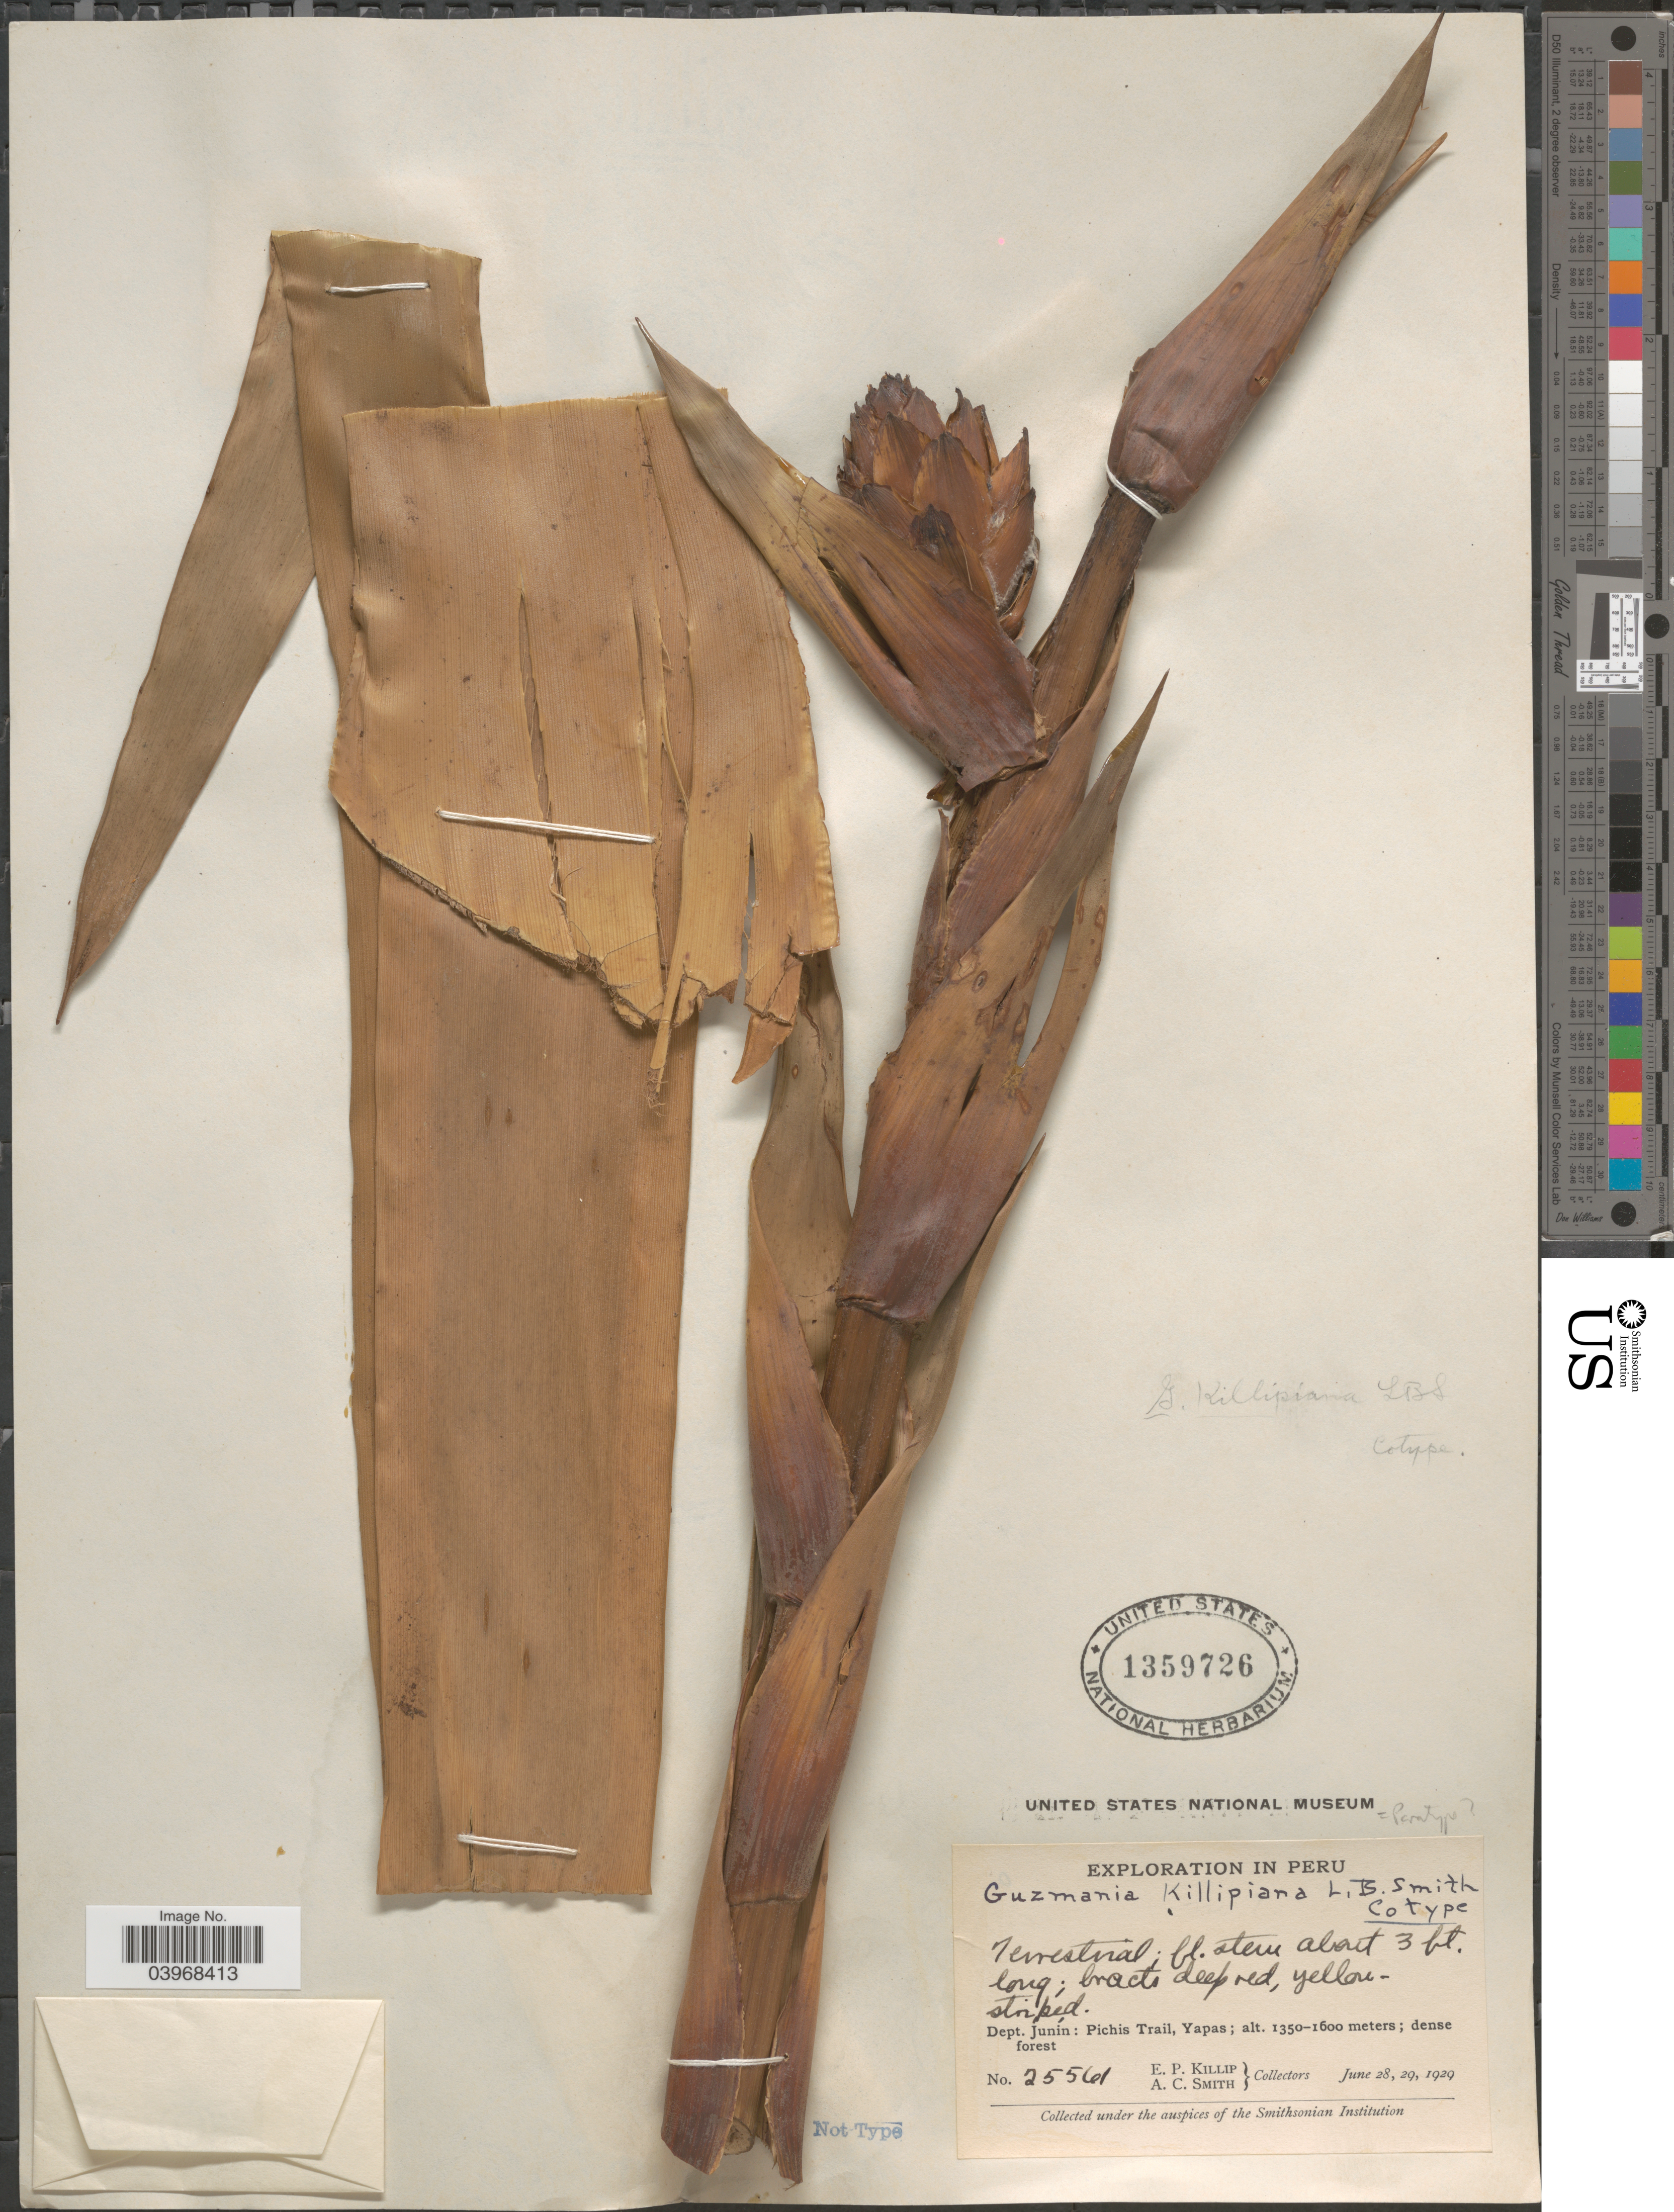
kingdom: Plantae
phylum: Tracheophyta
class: Liliopsida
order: Poales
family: Bromeliaceae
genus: Guzmania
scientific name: Guzmania killipiana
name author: L.B. Sm.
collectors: E. P. Killip & A. C. Smith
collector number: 25561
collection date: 1929-06-28/1929-06-29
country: Peru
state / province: Junín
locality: Dept. Junín: Pichis Trail, Yapas.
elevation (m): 1350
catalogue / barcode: US 1359726